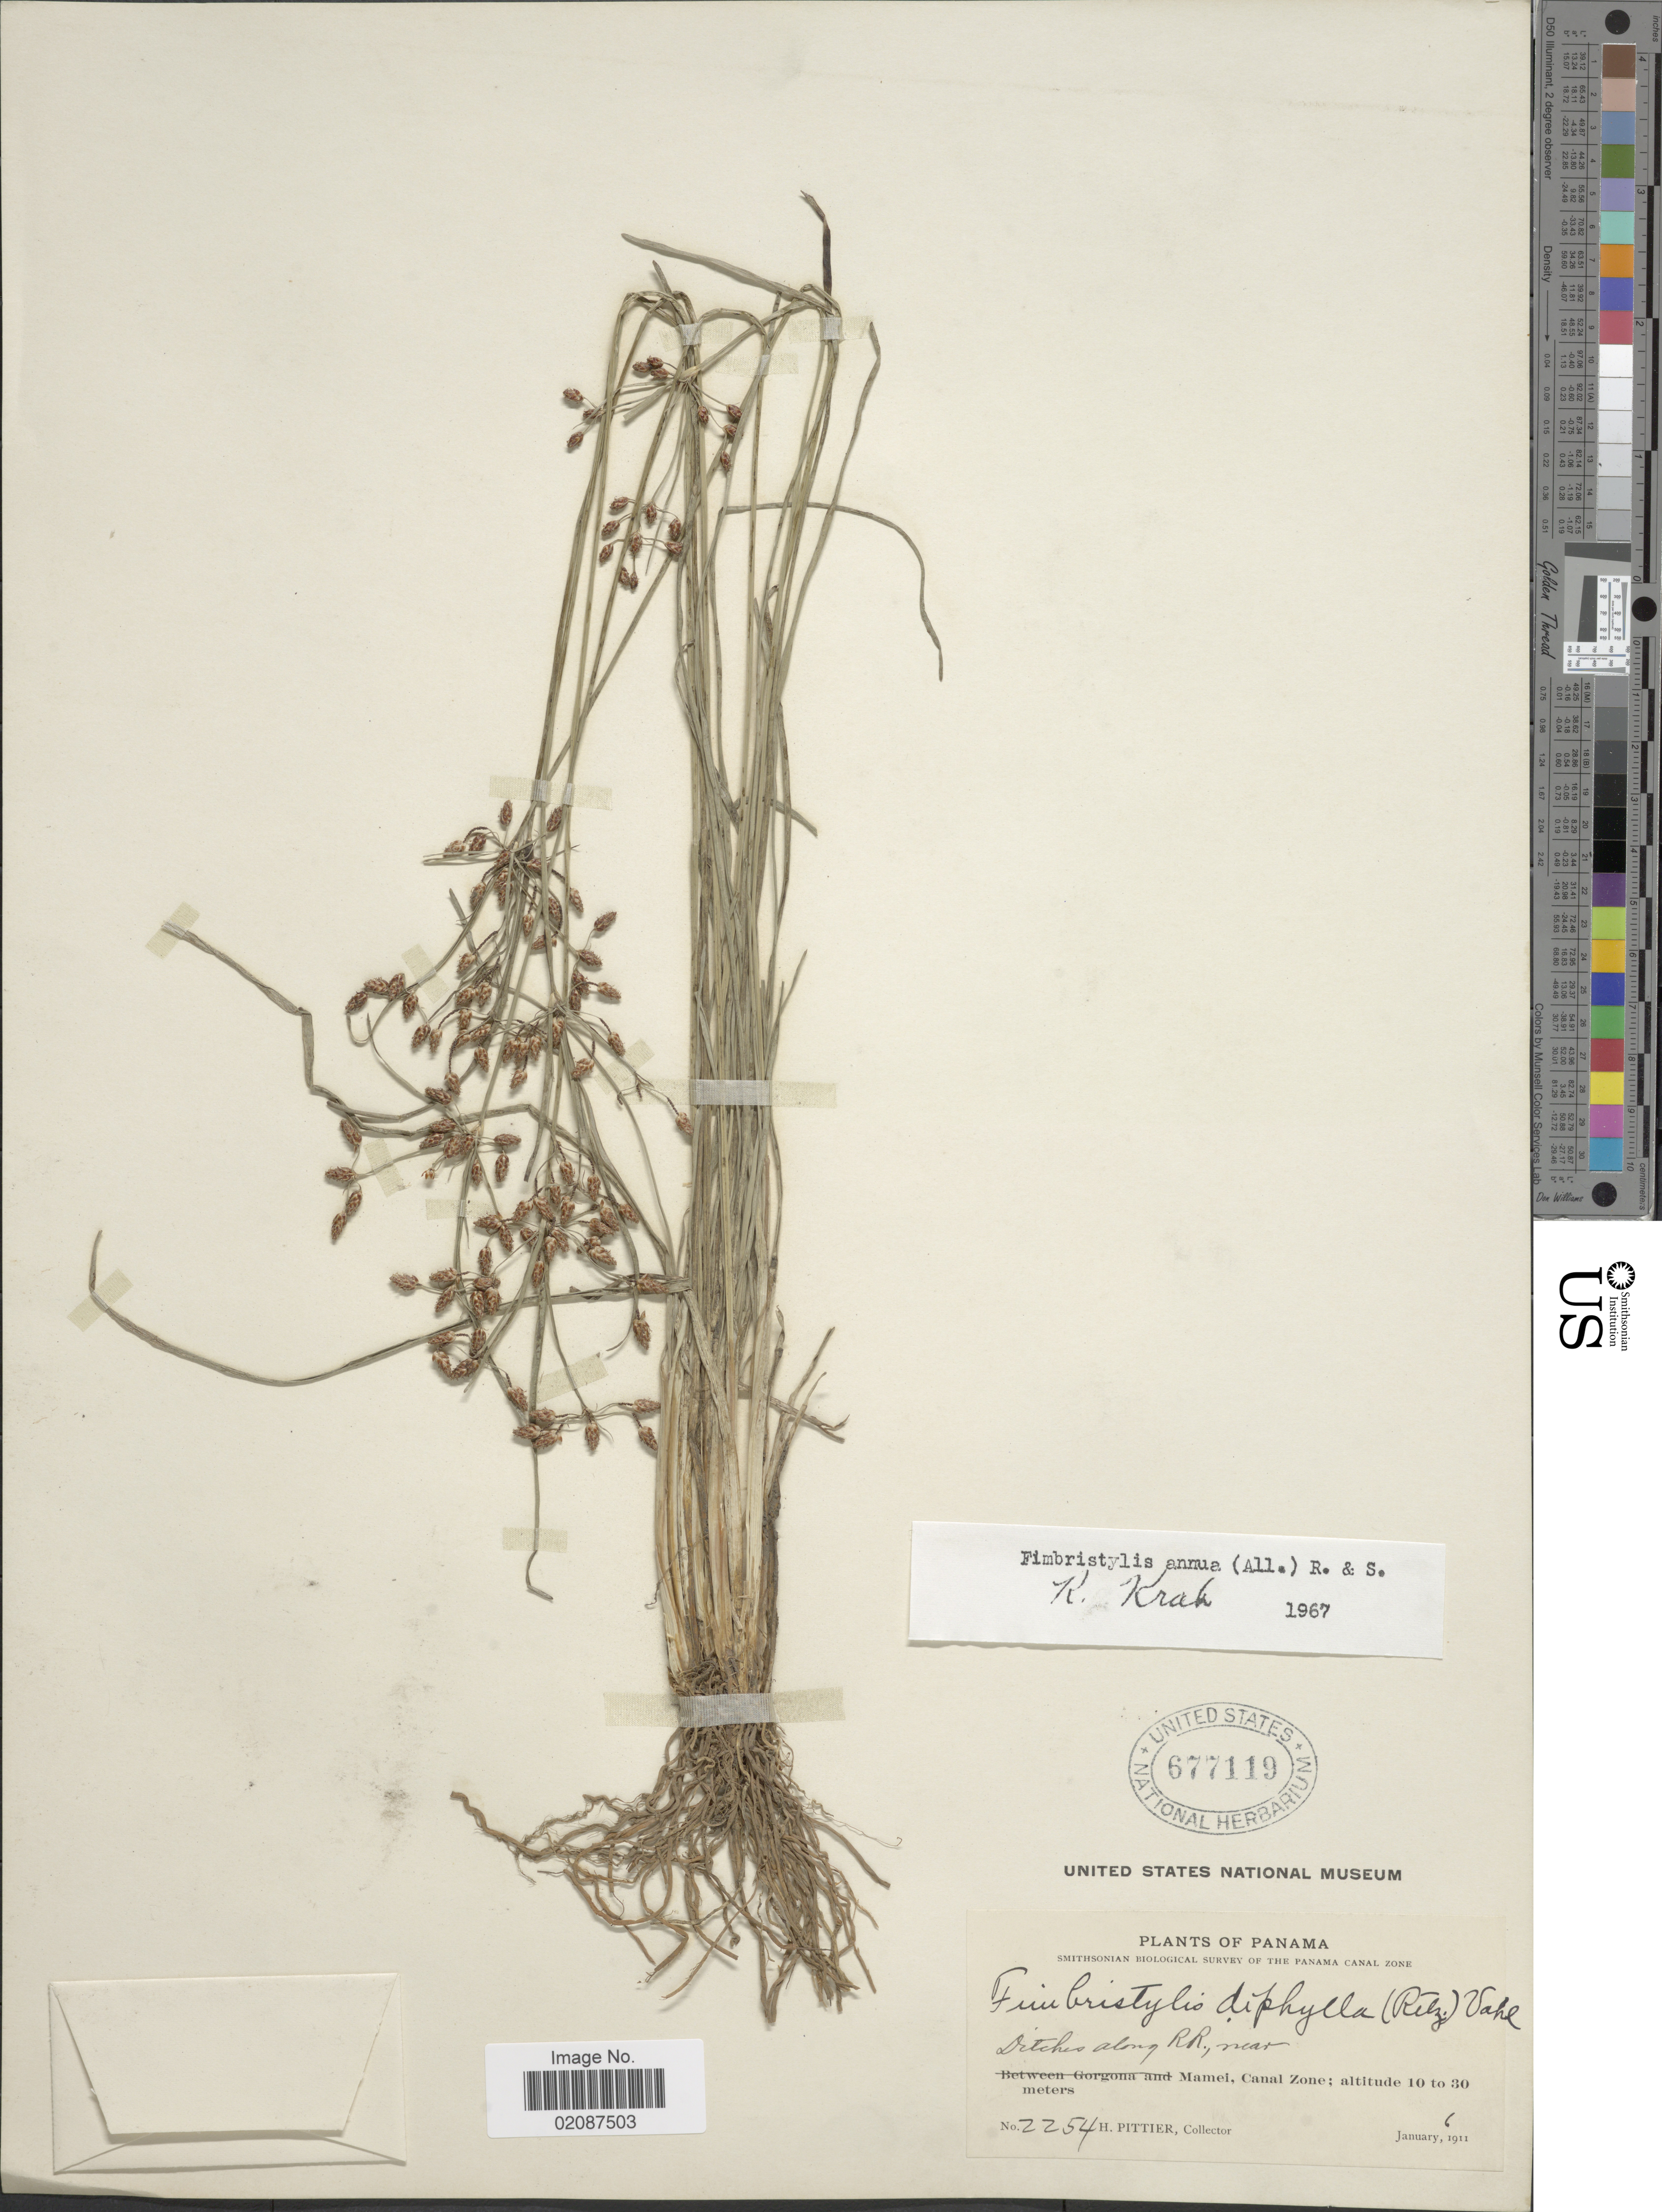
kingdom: Plantae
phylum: Tracheophyta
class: Liliopsida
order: Poales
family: Cyperaceae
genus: Fimbristylis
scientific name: Fimbristylis annua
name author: (All.) Roem. & Schult.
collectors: H. F. Pittier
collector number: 2254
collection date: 1911-01-06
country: Panama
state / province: Colón / Panamá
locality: Ditches along RR., near Mamei, Canal Zone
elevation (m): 10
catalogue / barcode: US 677119